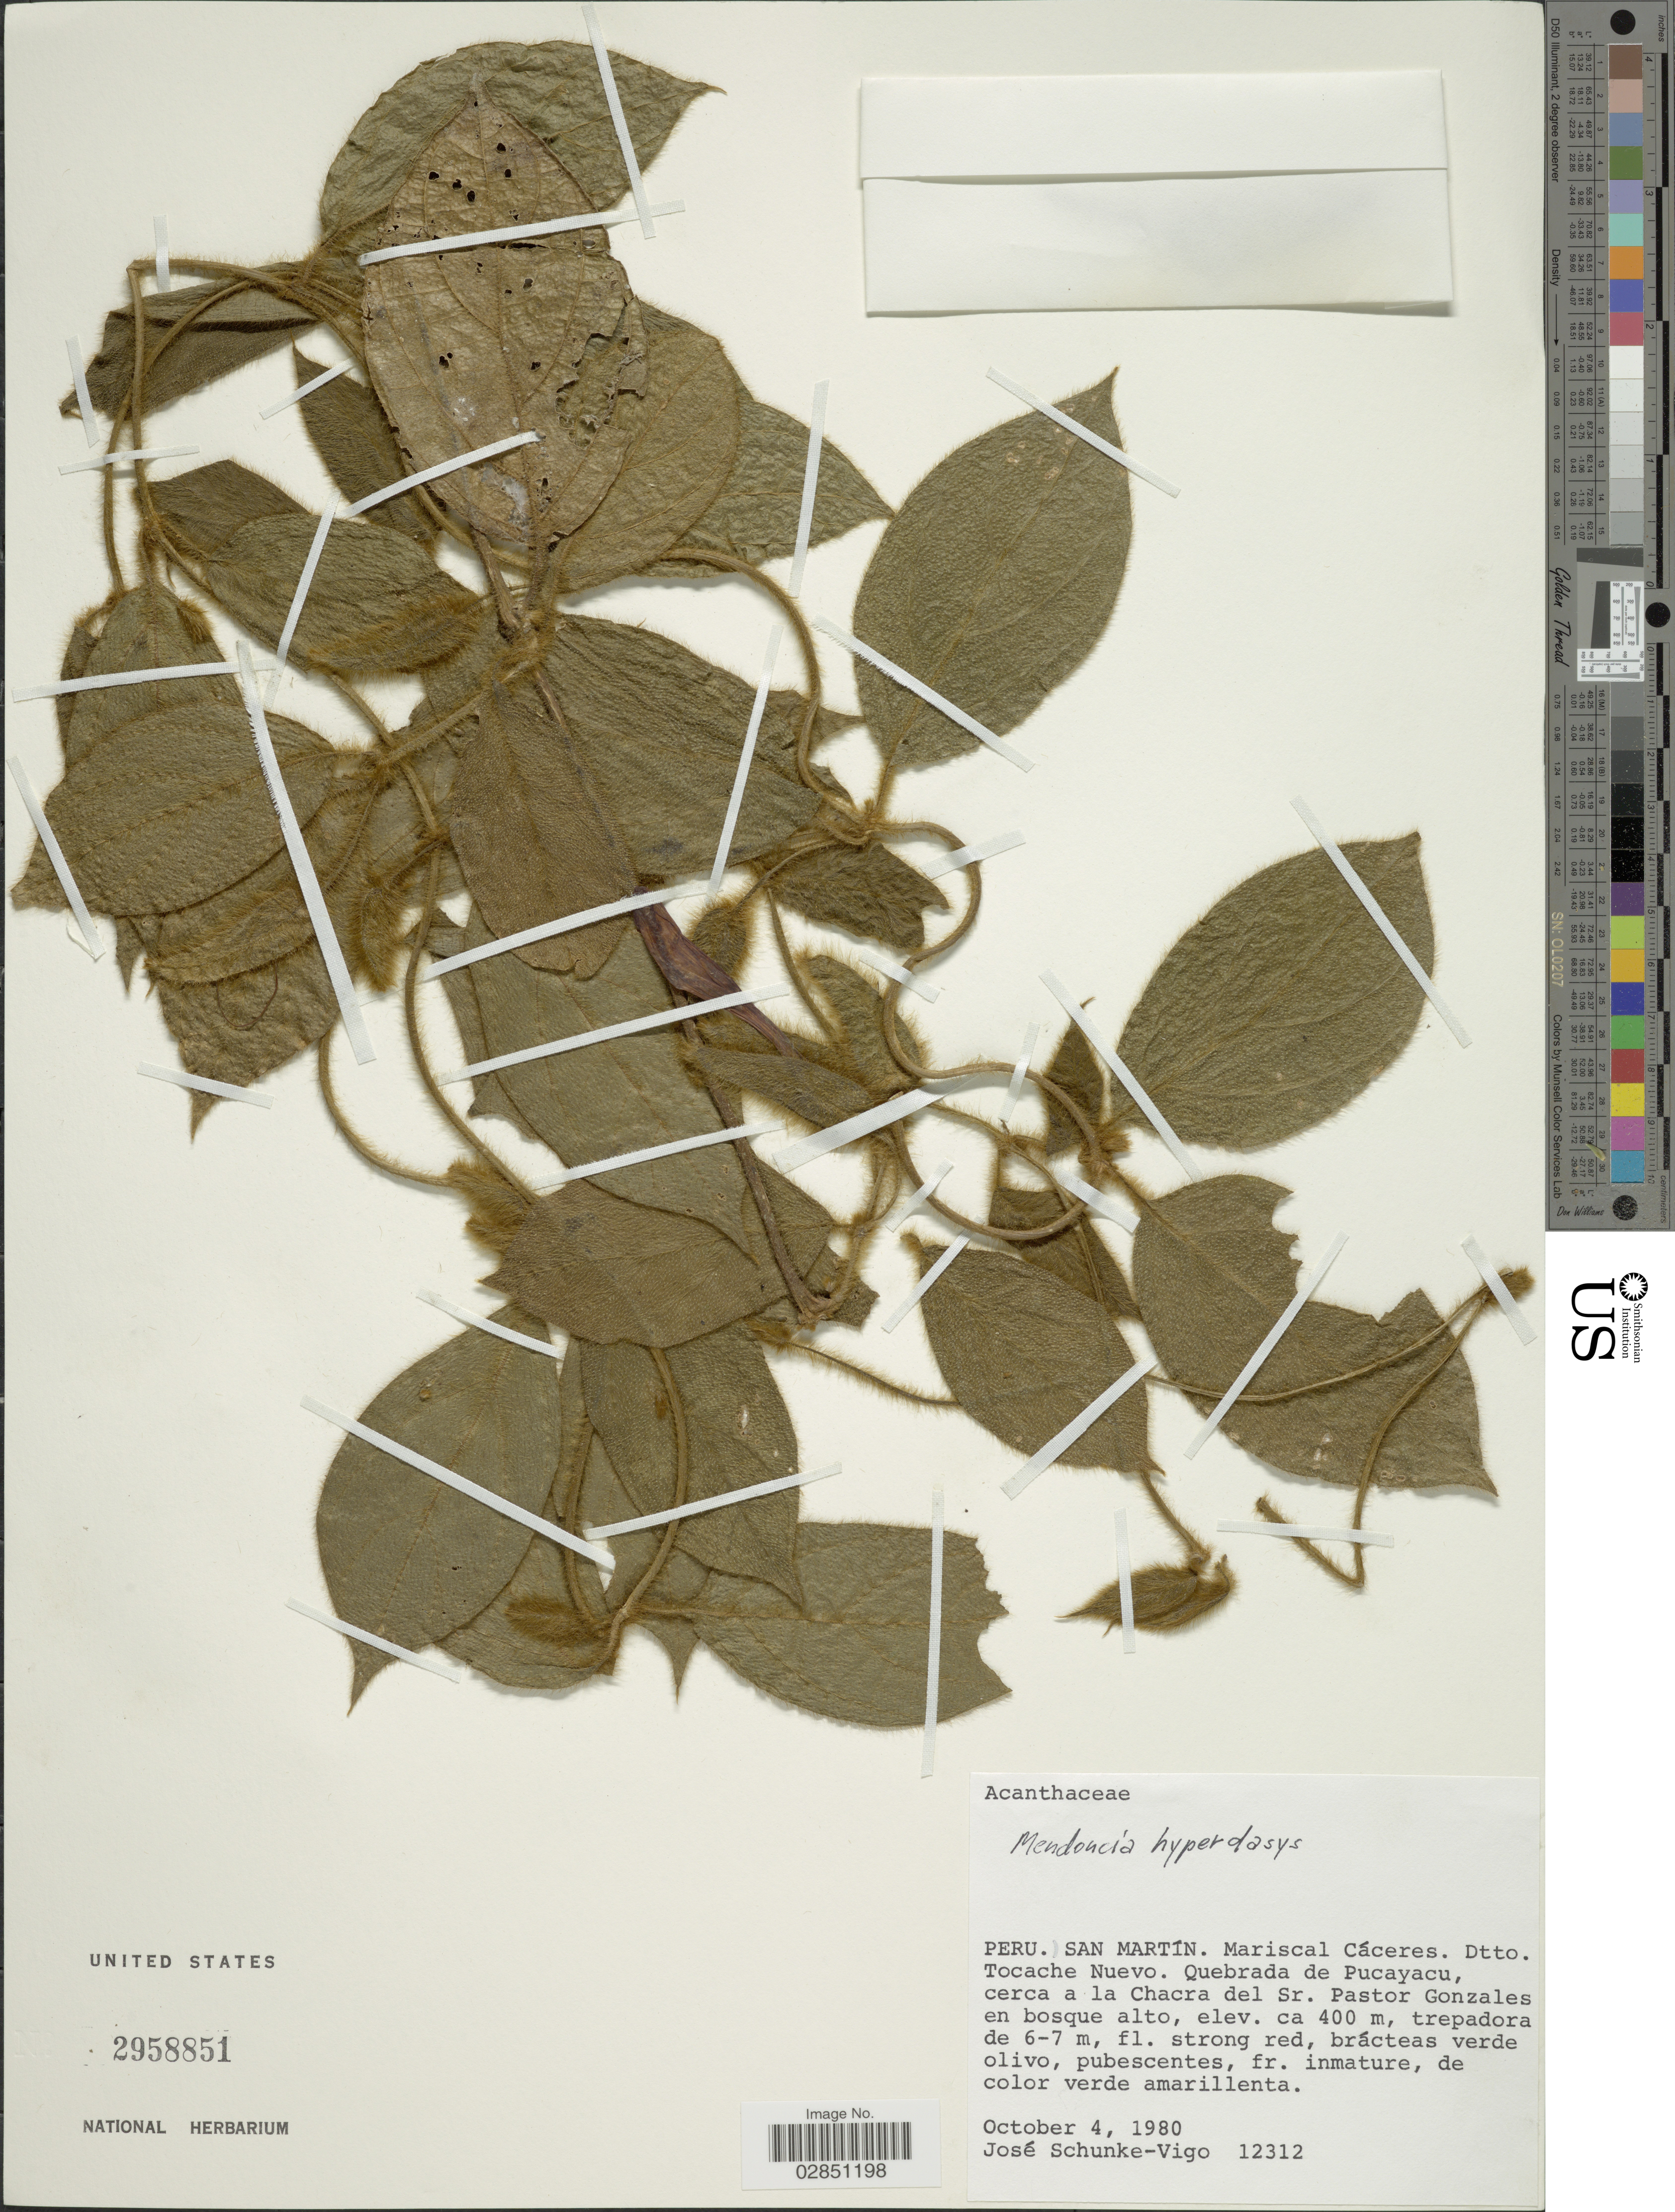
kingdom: Plantae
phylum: Tracheophyta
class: Magnoliopsida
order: Lamiales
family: Acanthaceae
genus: Mendoncia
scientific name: Mendoncia lindavii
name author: Rusby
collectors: J. Schunke Vigo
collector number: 12312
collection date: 1980-10-04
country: Peru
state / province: San Martín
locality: Mariscal Cáceres. Dtto. Tocache Nuevo. Quebrada de Pucayacu, cerca a la Chacra del Sr. Pastor Gonzales en bosque alto.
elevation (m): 400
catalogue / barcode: US 2958851